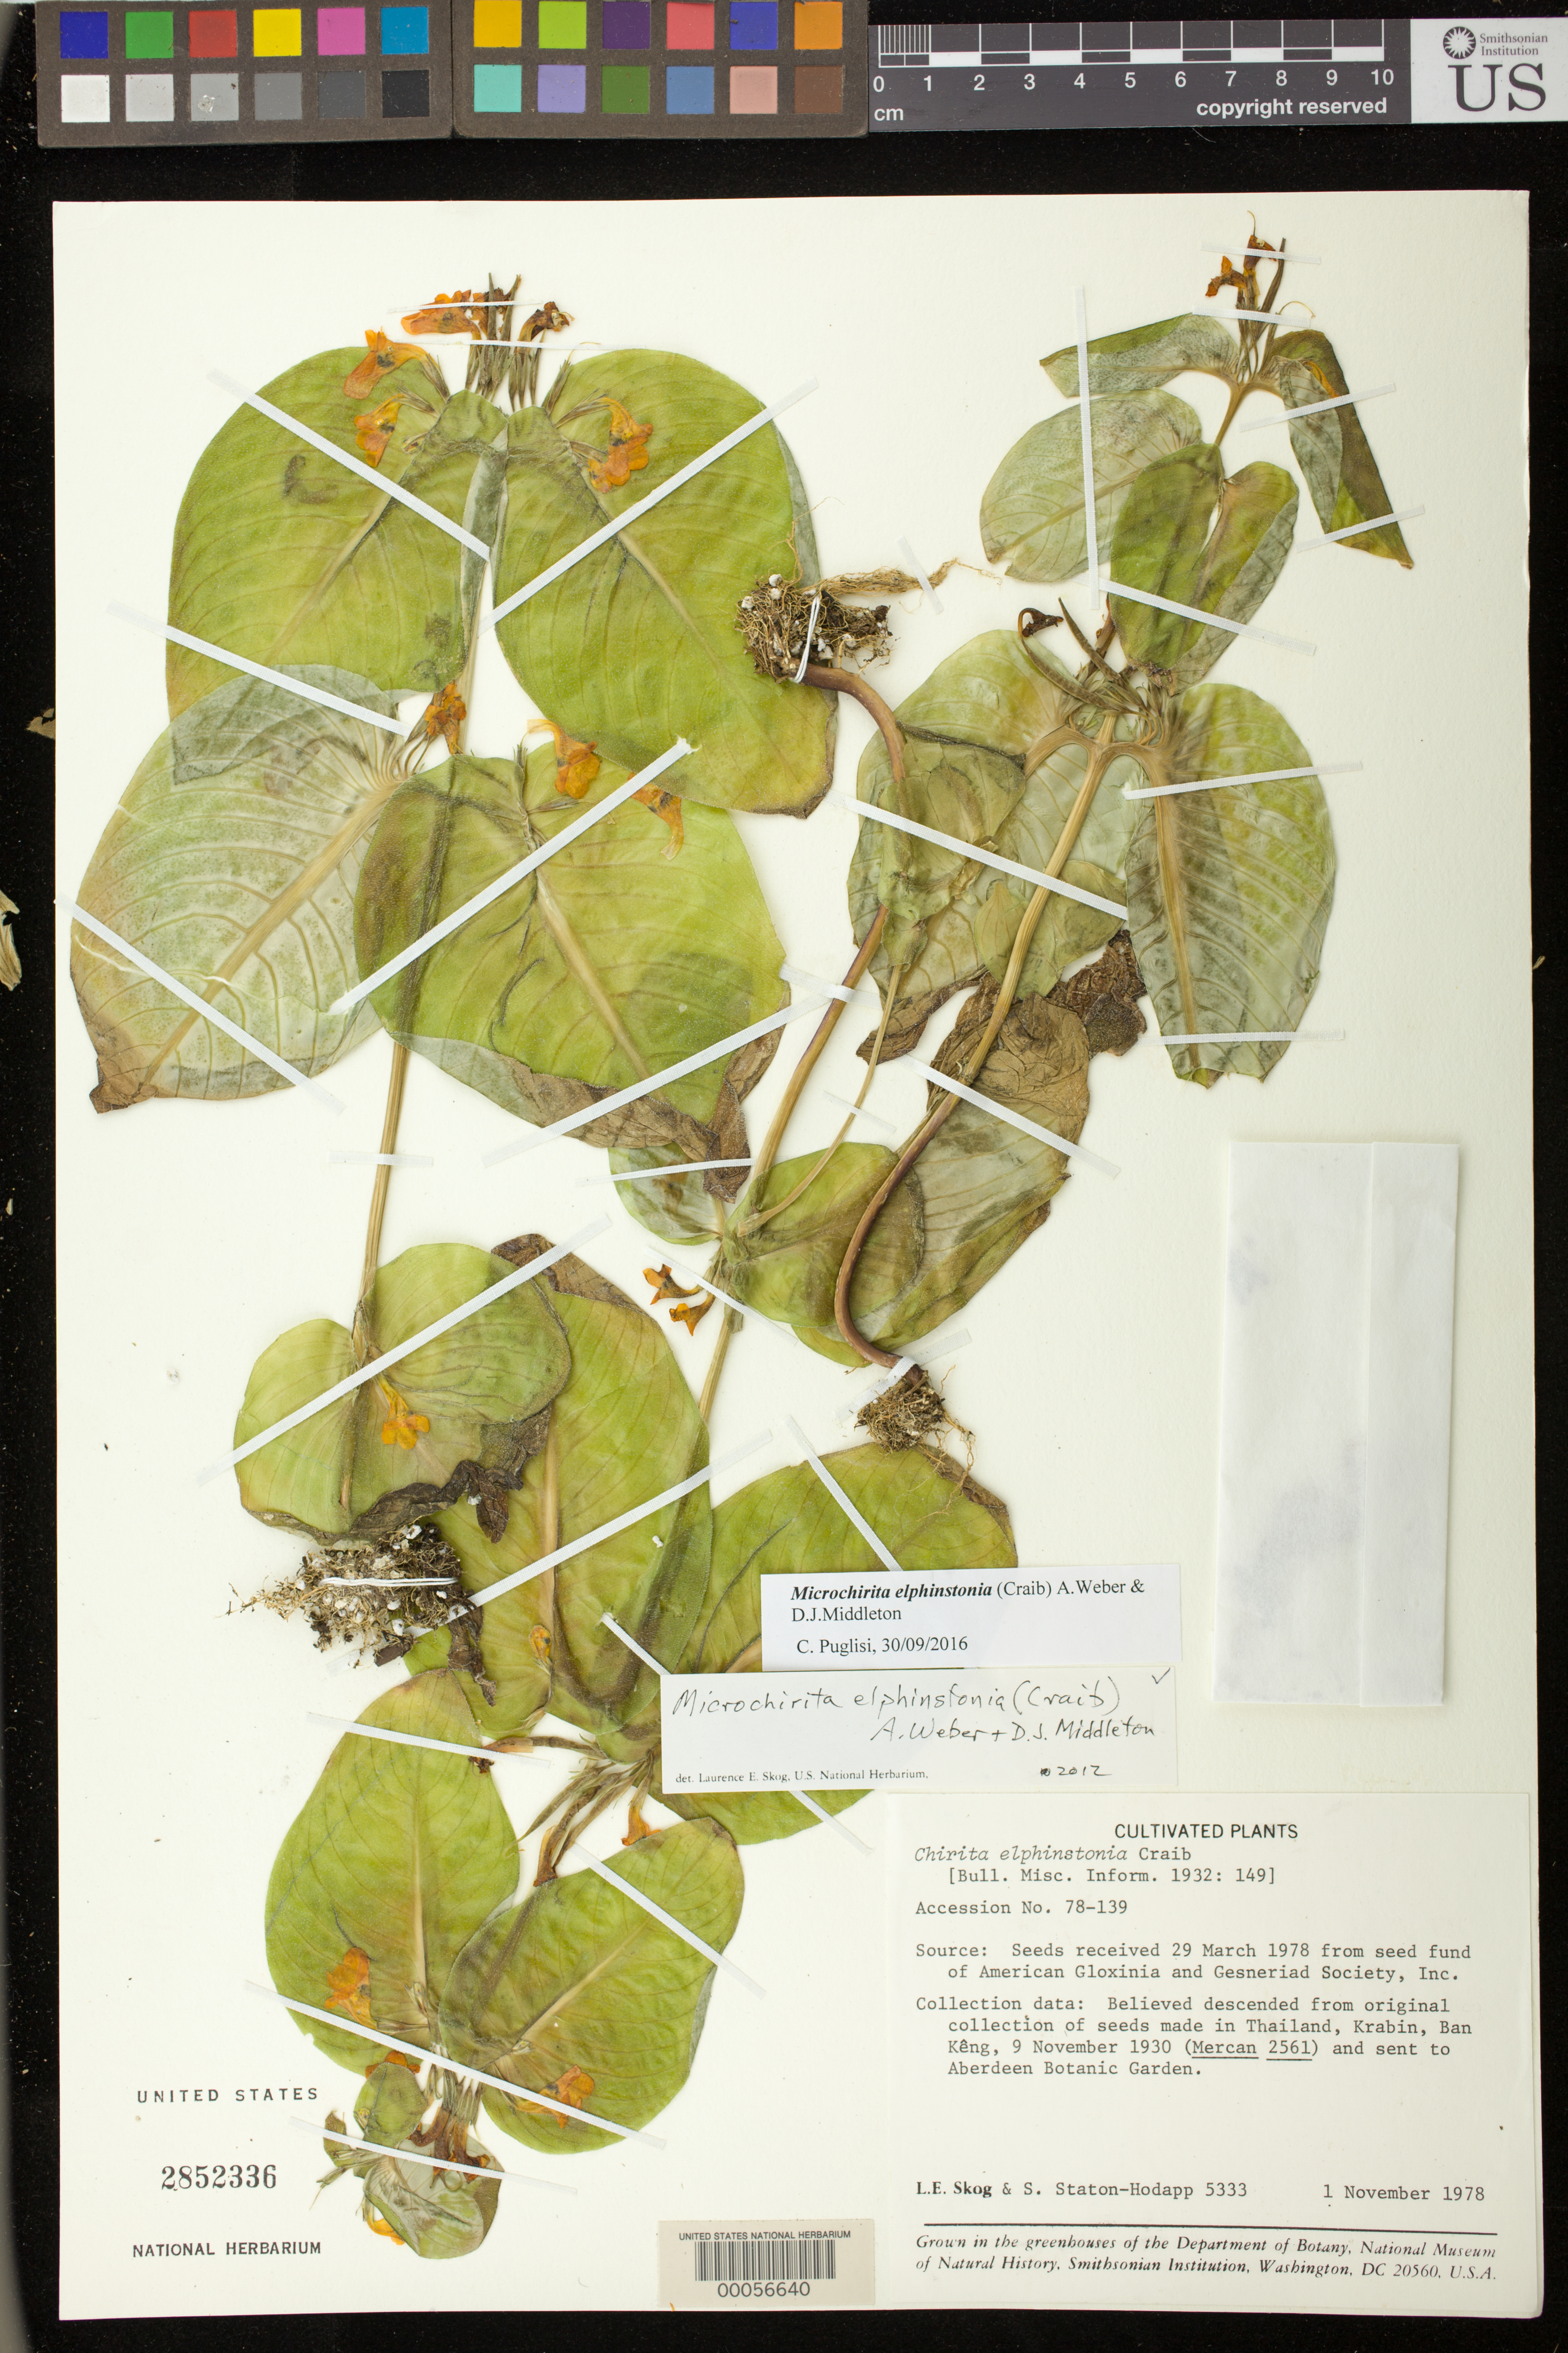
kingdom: Plantae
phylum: Tracheophyta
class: Magnoliopsida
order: Lamiales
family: Gesneriaceae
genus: Microchirita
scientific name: Microchirita elphinstonia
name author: (Craib) A. Weber & D.J. Middleton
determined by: Skog, Laurence E.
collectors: L. E. Skog & S. Hodapp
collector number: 5333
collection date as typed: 01 Nov 1978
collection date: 1978-11-01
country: Thailand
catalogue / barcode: US 2852336